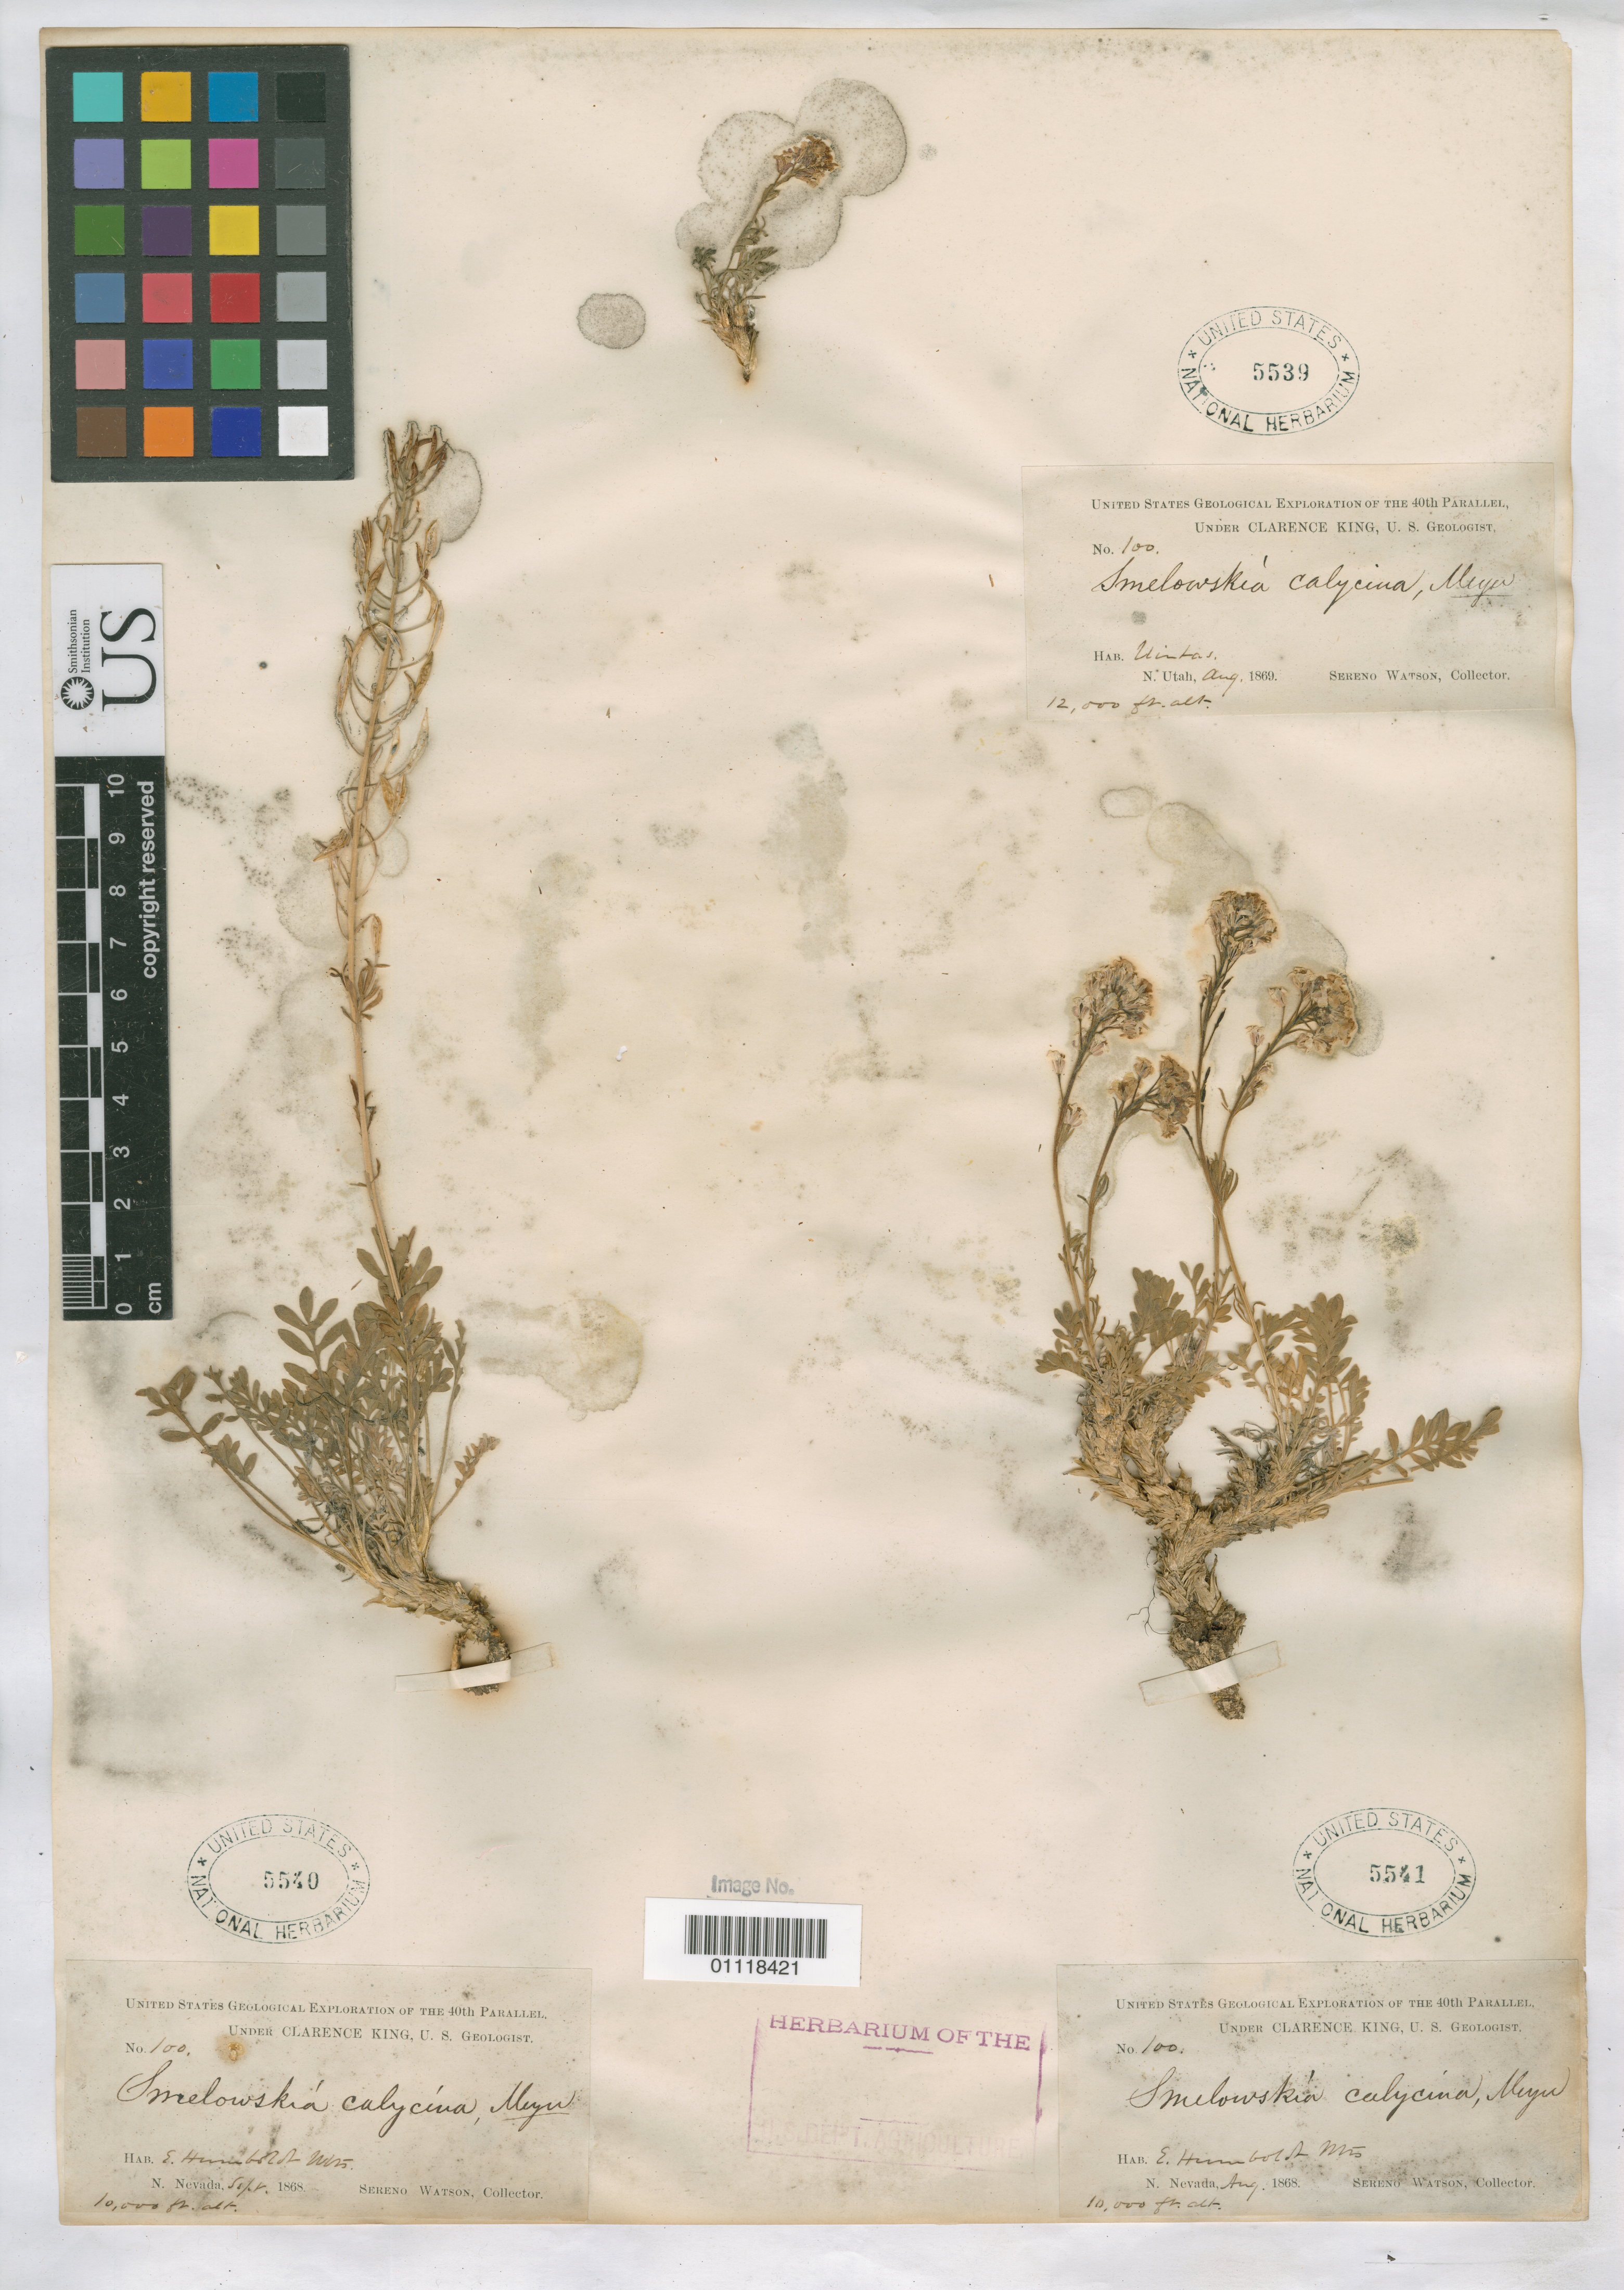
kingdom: Plantae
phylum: Tracheophyta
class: Magnoliopsida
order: Brassicales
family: Brassicaceae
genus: Smelowskia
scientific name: Smelowskia calycina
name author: (Stephan) C.A. Mey.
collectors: S. Watson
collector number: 100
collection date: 1868-08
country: United States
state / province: Nevada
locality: E. Humboldt Mts., N. Nevada.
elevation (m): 3048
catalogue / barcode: US 5541-2